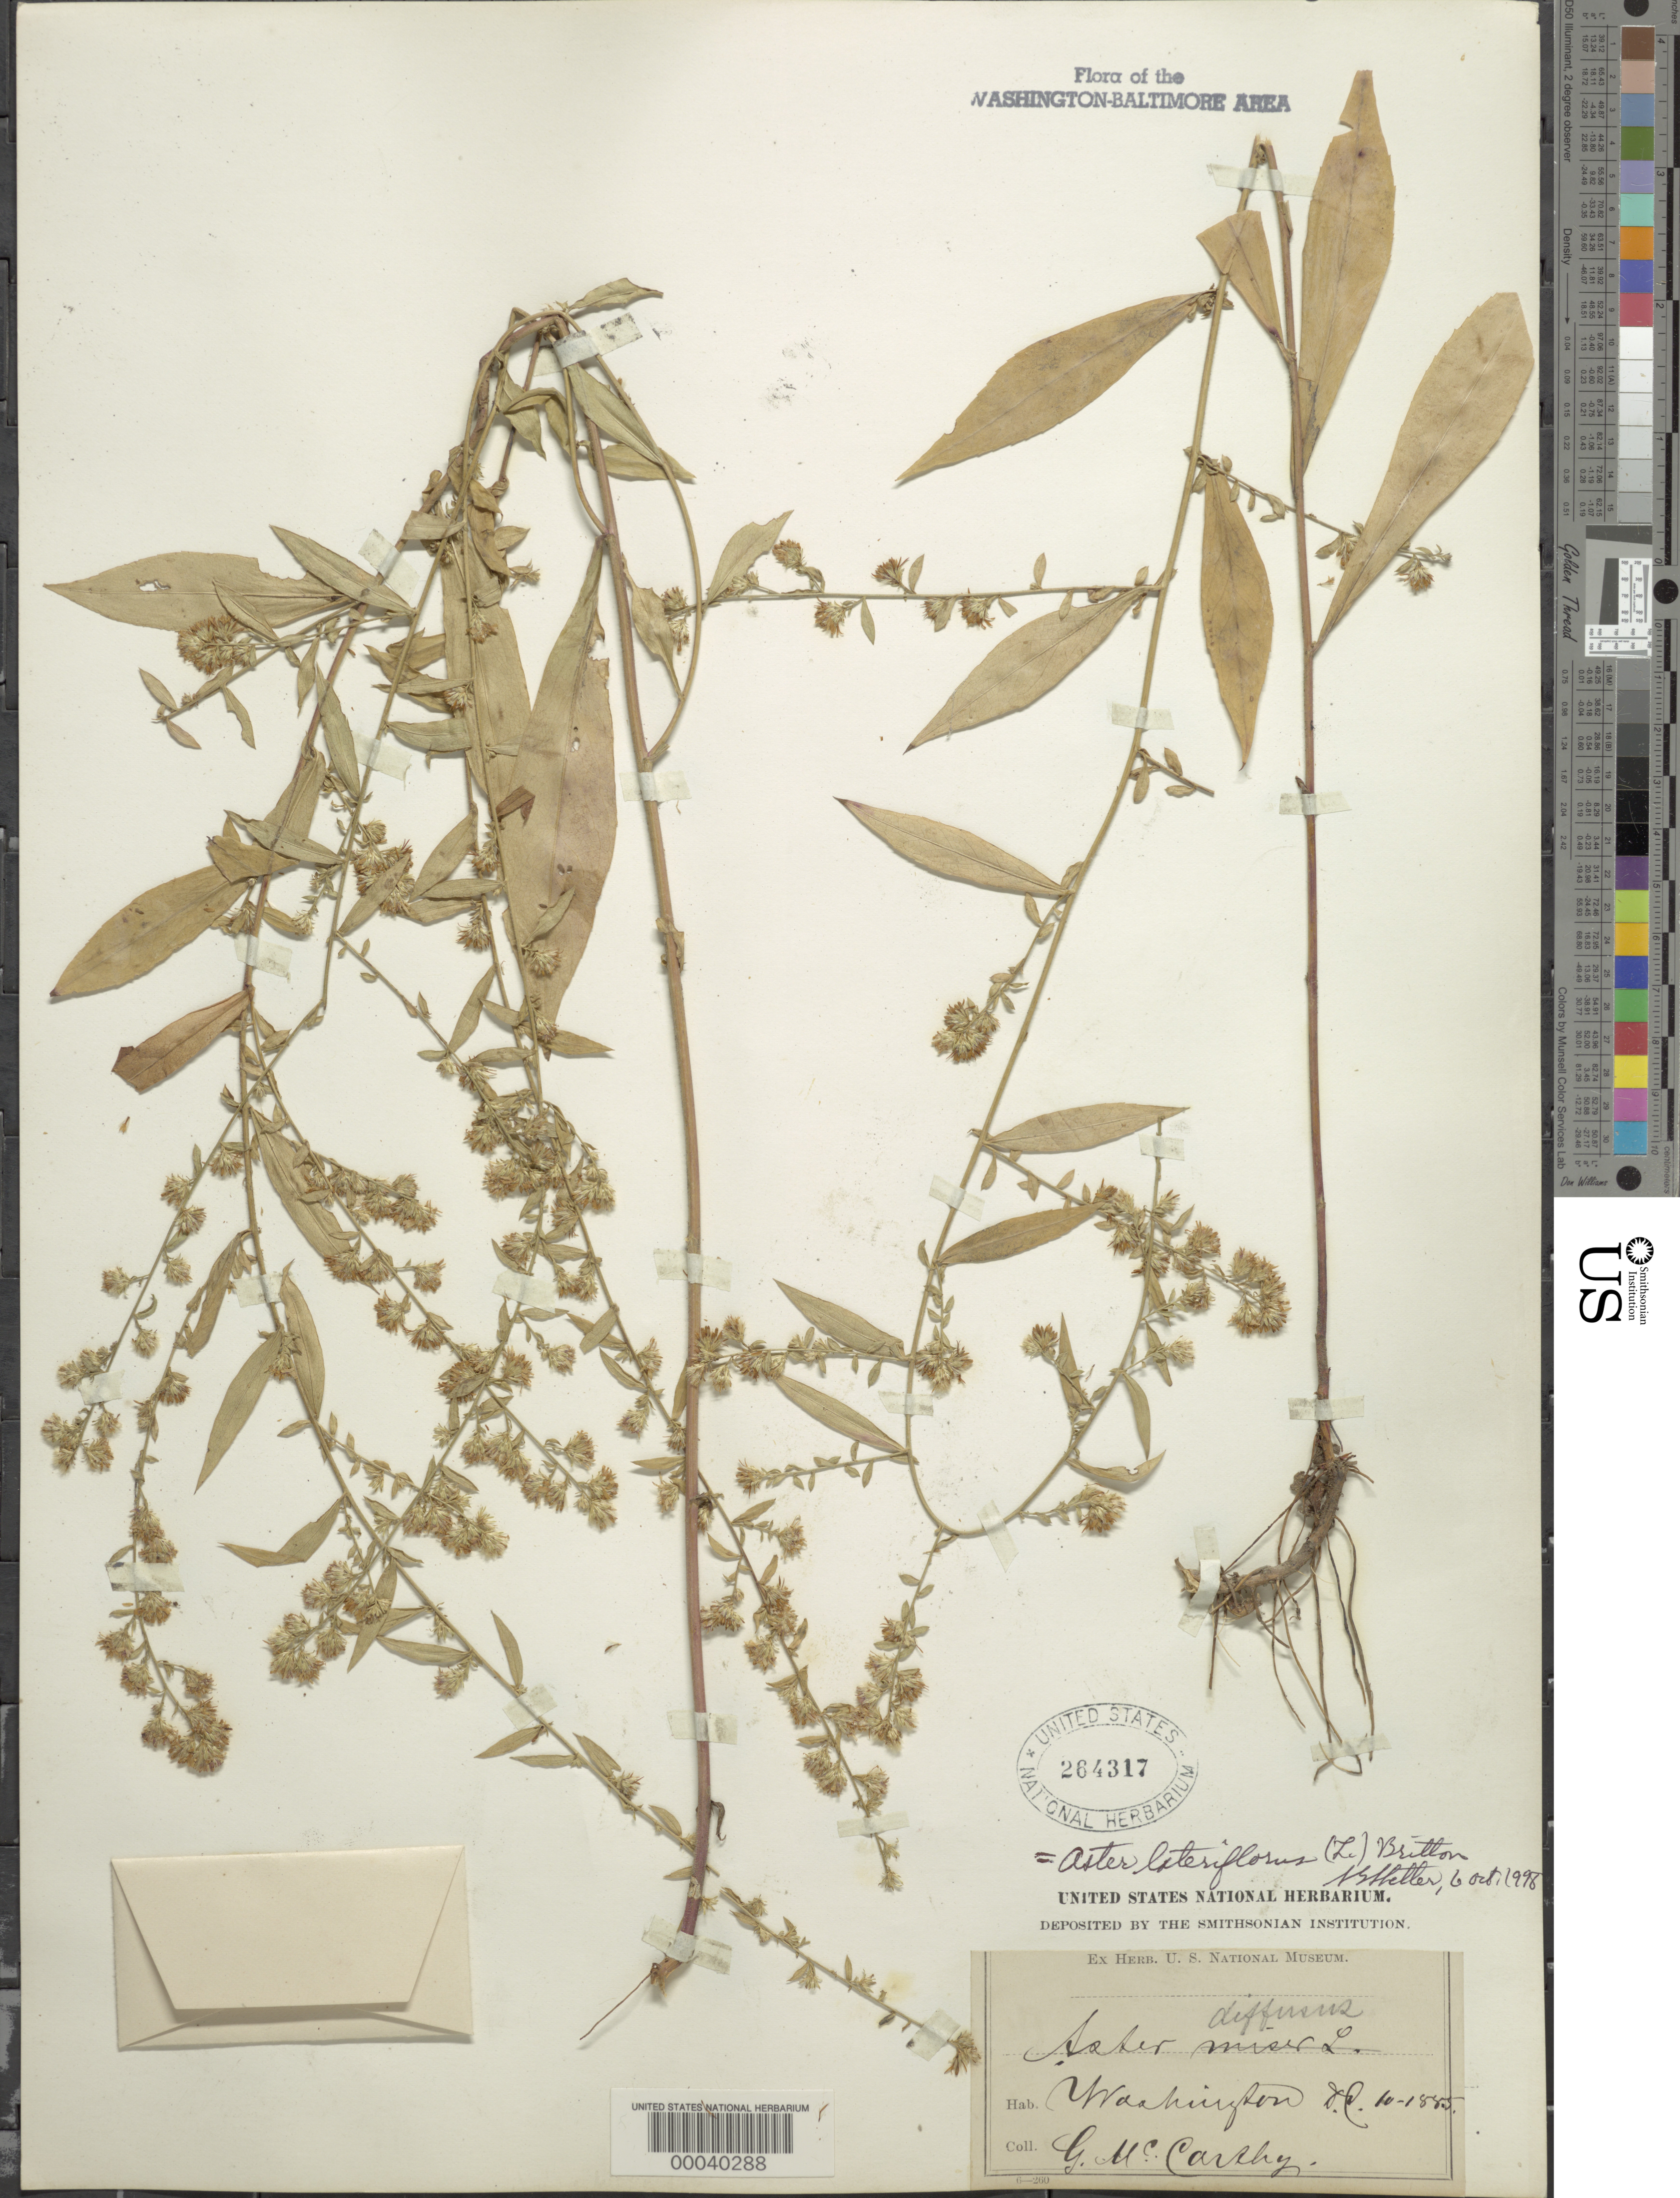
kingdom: Plantae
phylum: Tracheophyta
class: Magnoliopsida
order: Asterales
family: Asteraceae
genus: Symphyotrichum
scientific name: Symphyotrichum lateriflorum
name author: (L.) Á. Löve & D. Löve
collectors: G. McCarthy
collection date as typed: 10 Oct 1885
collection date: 1885-10-10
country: United States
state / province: District of Columbia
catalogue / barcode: US 264317